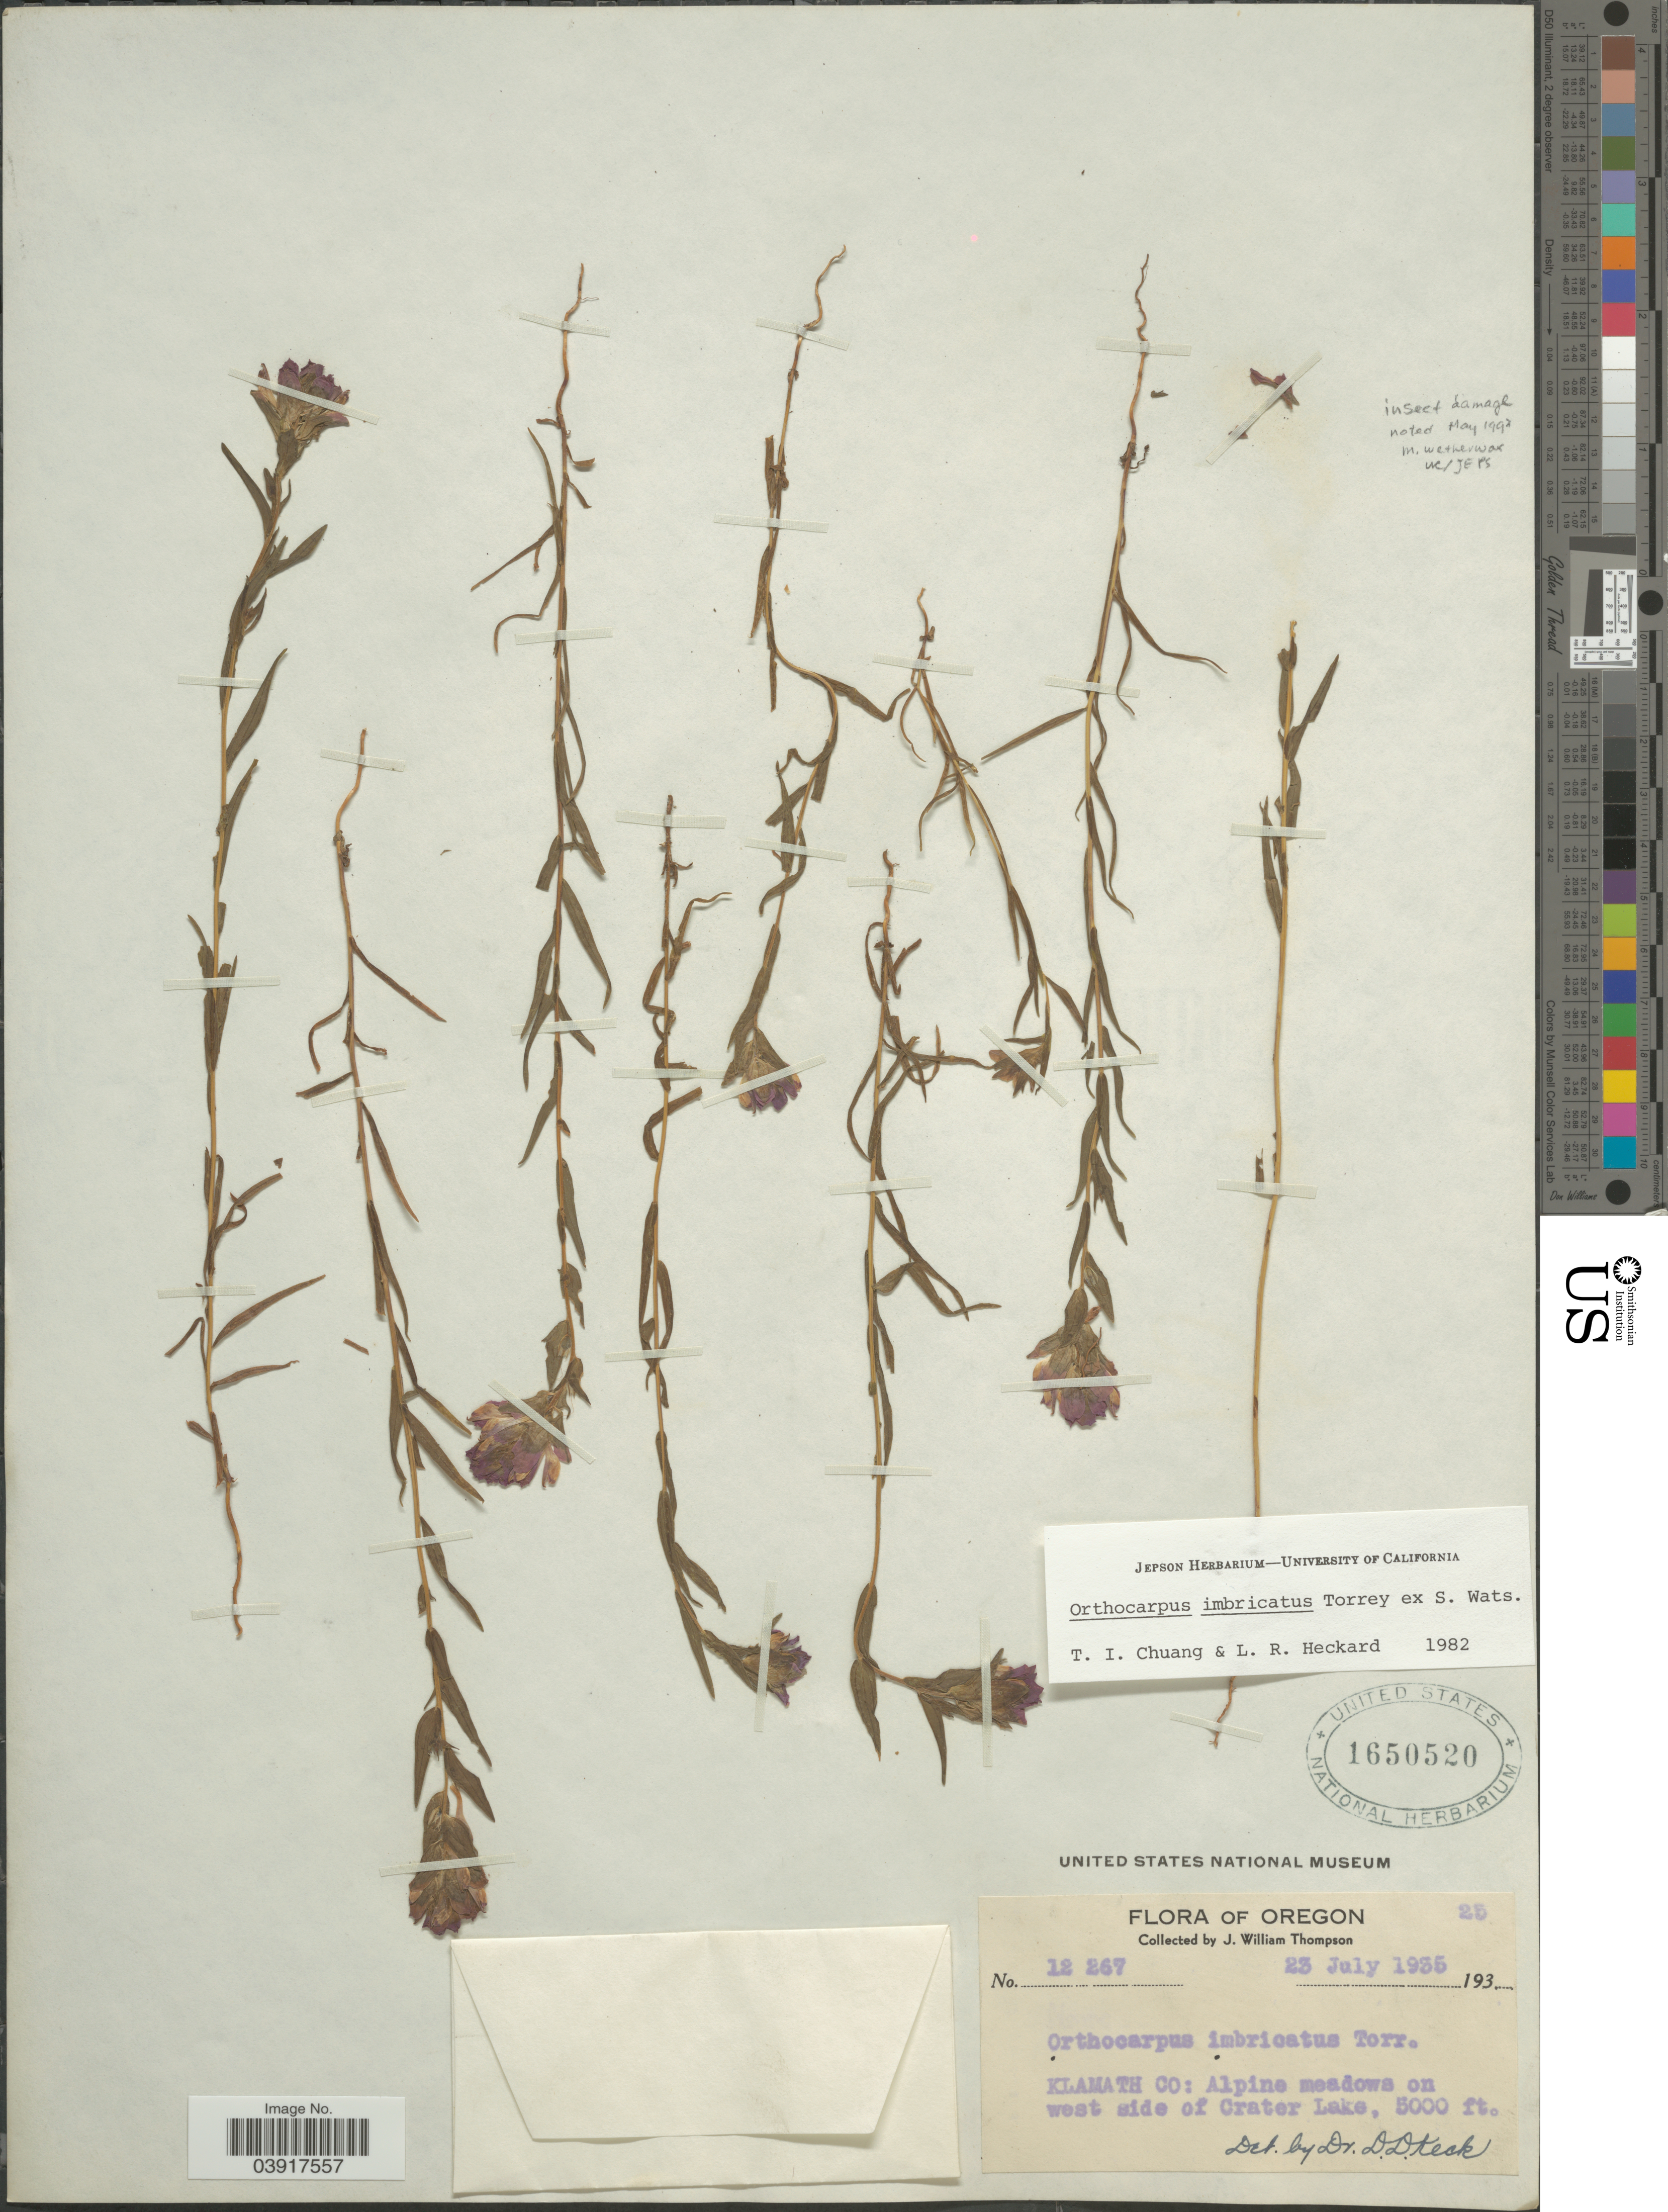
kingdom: Plantae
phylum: Tracheophyta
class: Magnoliopsida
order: Lamiales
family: Orobanchaceae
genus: Orthocarpus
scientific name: Orthocarpus imbricatus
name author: Torr. ex S. Watson in C. King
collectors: J. W. Thompson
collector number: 12267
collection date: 1935-07-23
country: United States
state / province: Oregon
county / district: Klamath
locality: Klamath Co: Alpine meadows on west side of Crater Lake.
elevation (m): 1524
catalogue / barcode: US 1650520